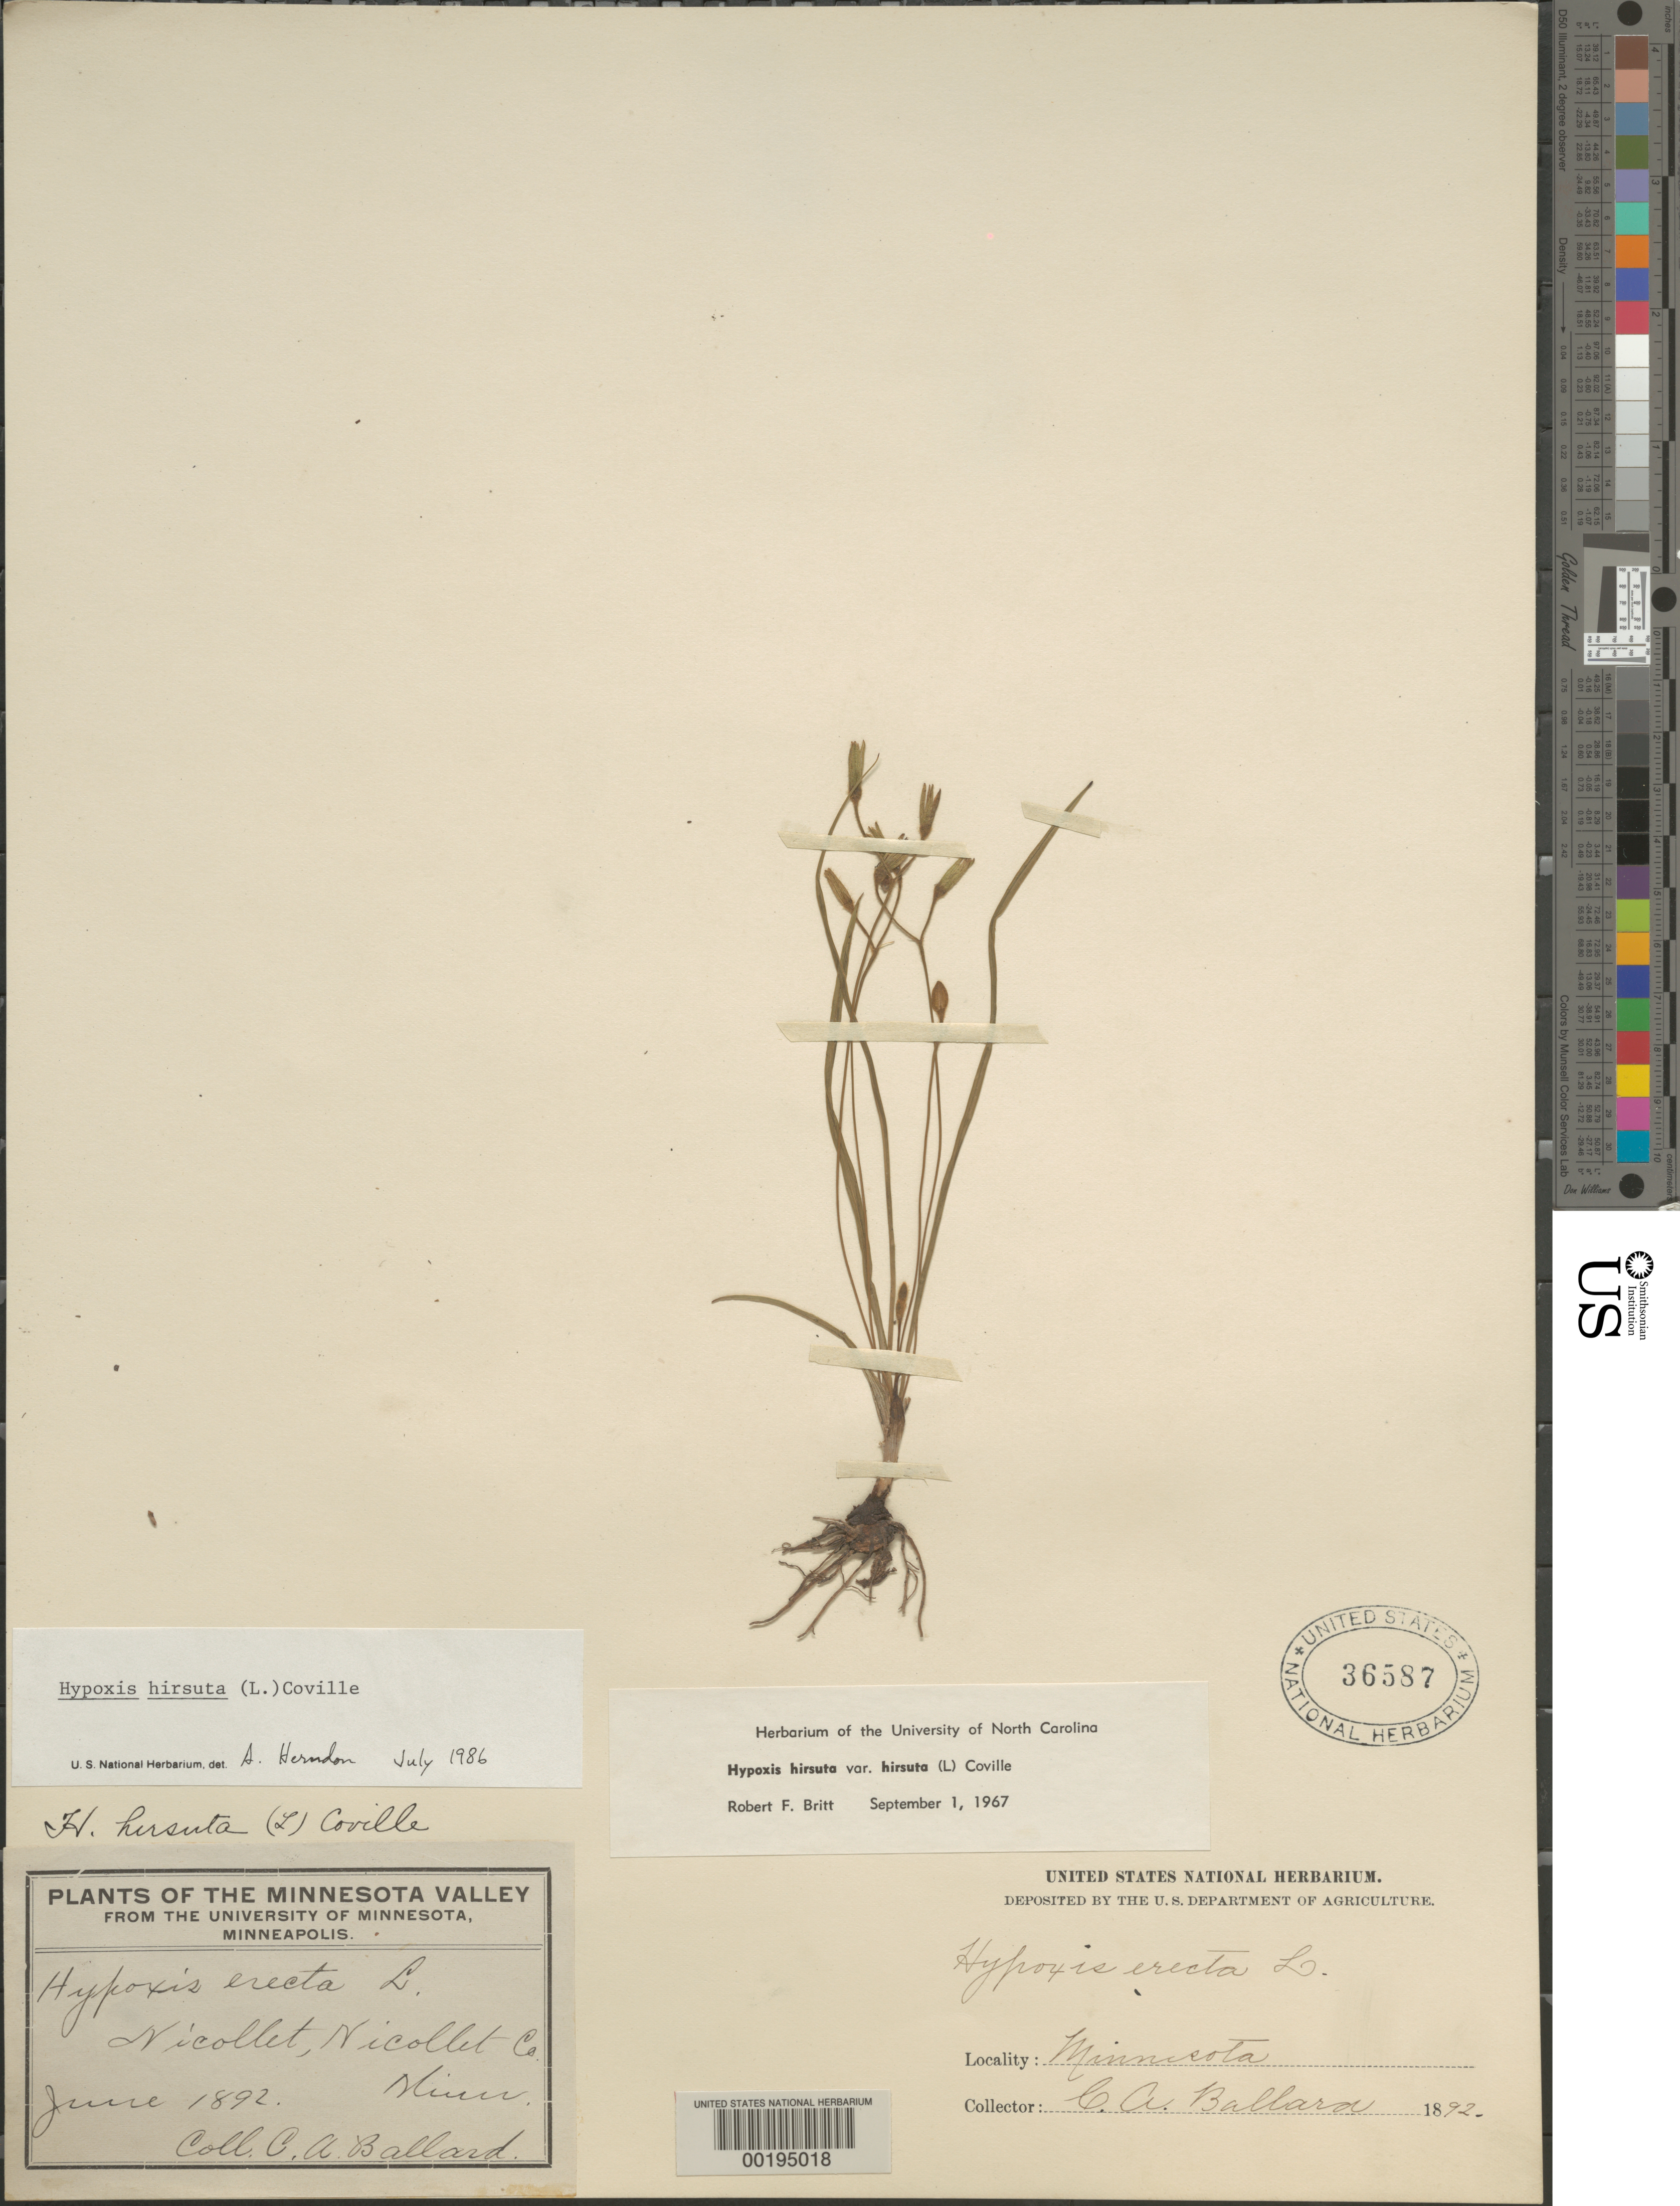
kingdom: Plantae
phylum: Tracheophyta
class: Liliopsida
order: Asparagales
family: Hypoxidaceae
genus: Hypoxis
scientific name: Hypoxis hirsuta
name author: (L.) Coville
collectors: C. A. Ballard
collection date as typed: Jun 1892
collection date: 1892-06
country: United States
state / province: Minnesota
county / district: Nicollet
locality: Nicollet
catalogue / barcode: US 36587